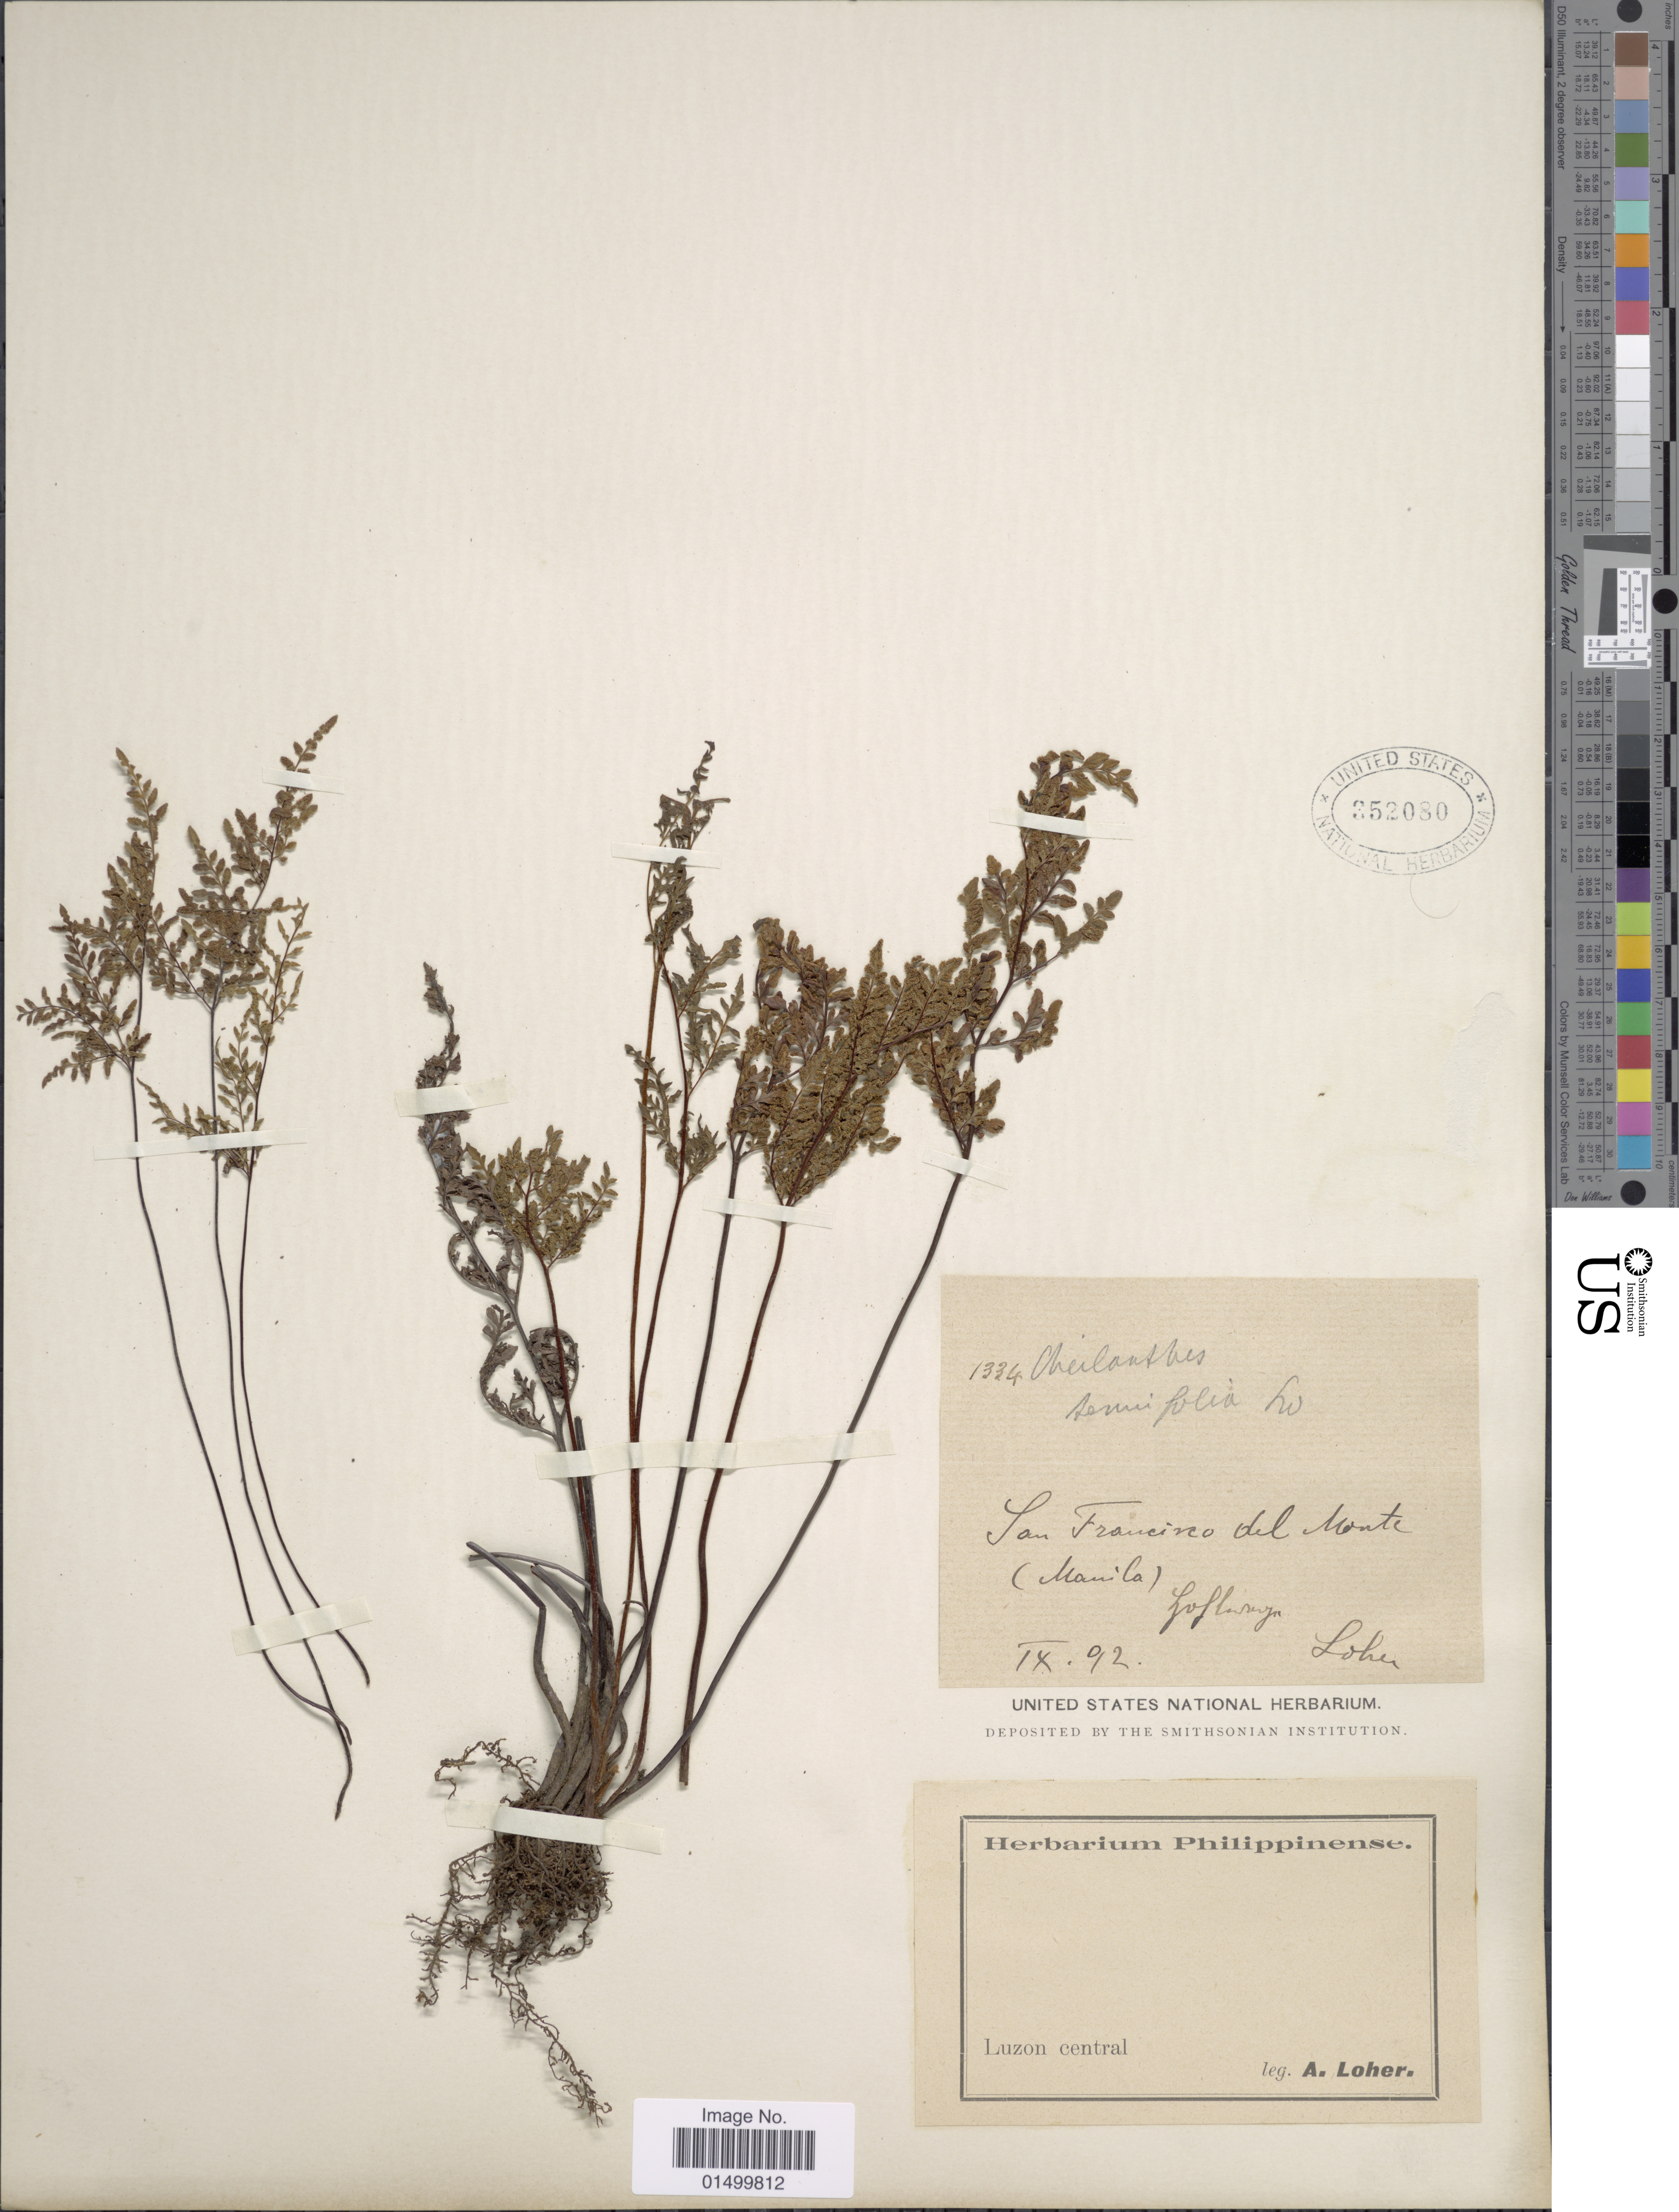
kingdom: Plantae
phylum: Tracheophyta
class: Polypodiopsida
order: Polypodiales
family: Pteridaceae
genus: Cheilanthes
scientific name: Cheilanthes tenuifolia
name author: (Burm. f.) Sw.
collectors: A. Loher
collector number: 1334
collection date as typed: Transcribed d/m/y: /9/92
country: Philippines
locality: San Francisco del Monte (Manila)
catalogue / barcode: US 352080